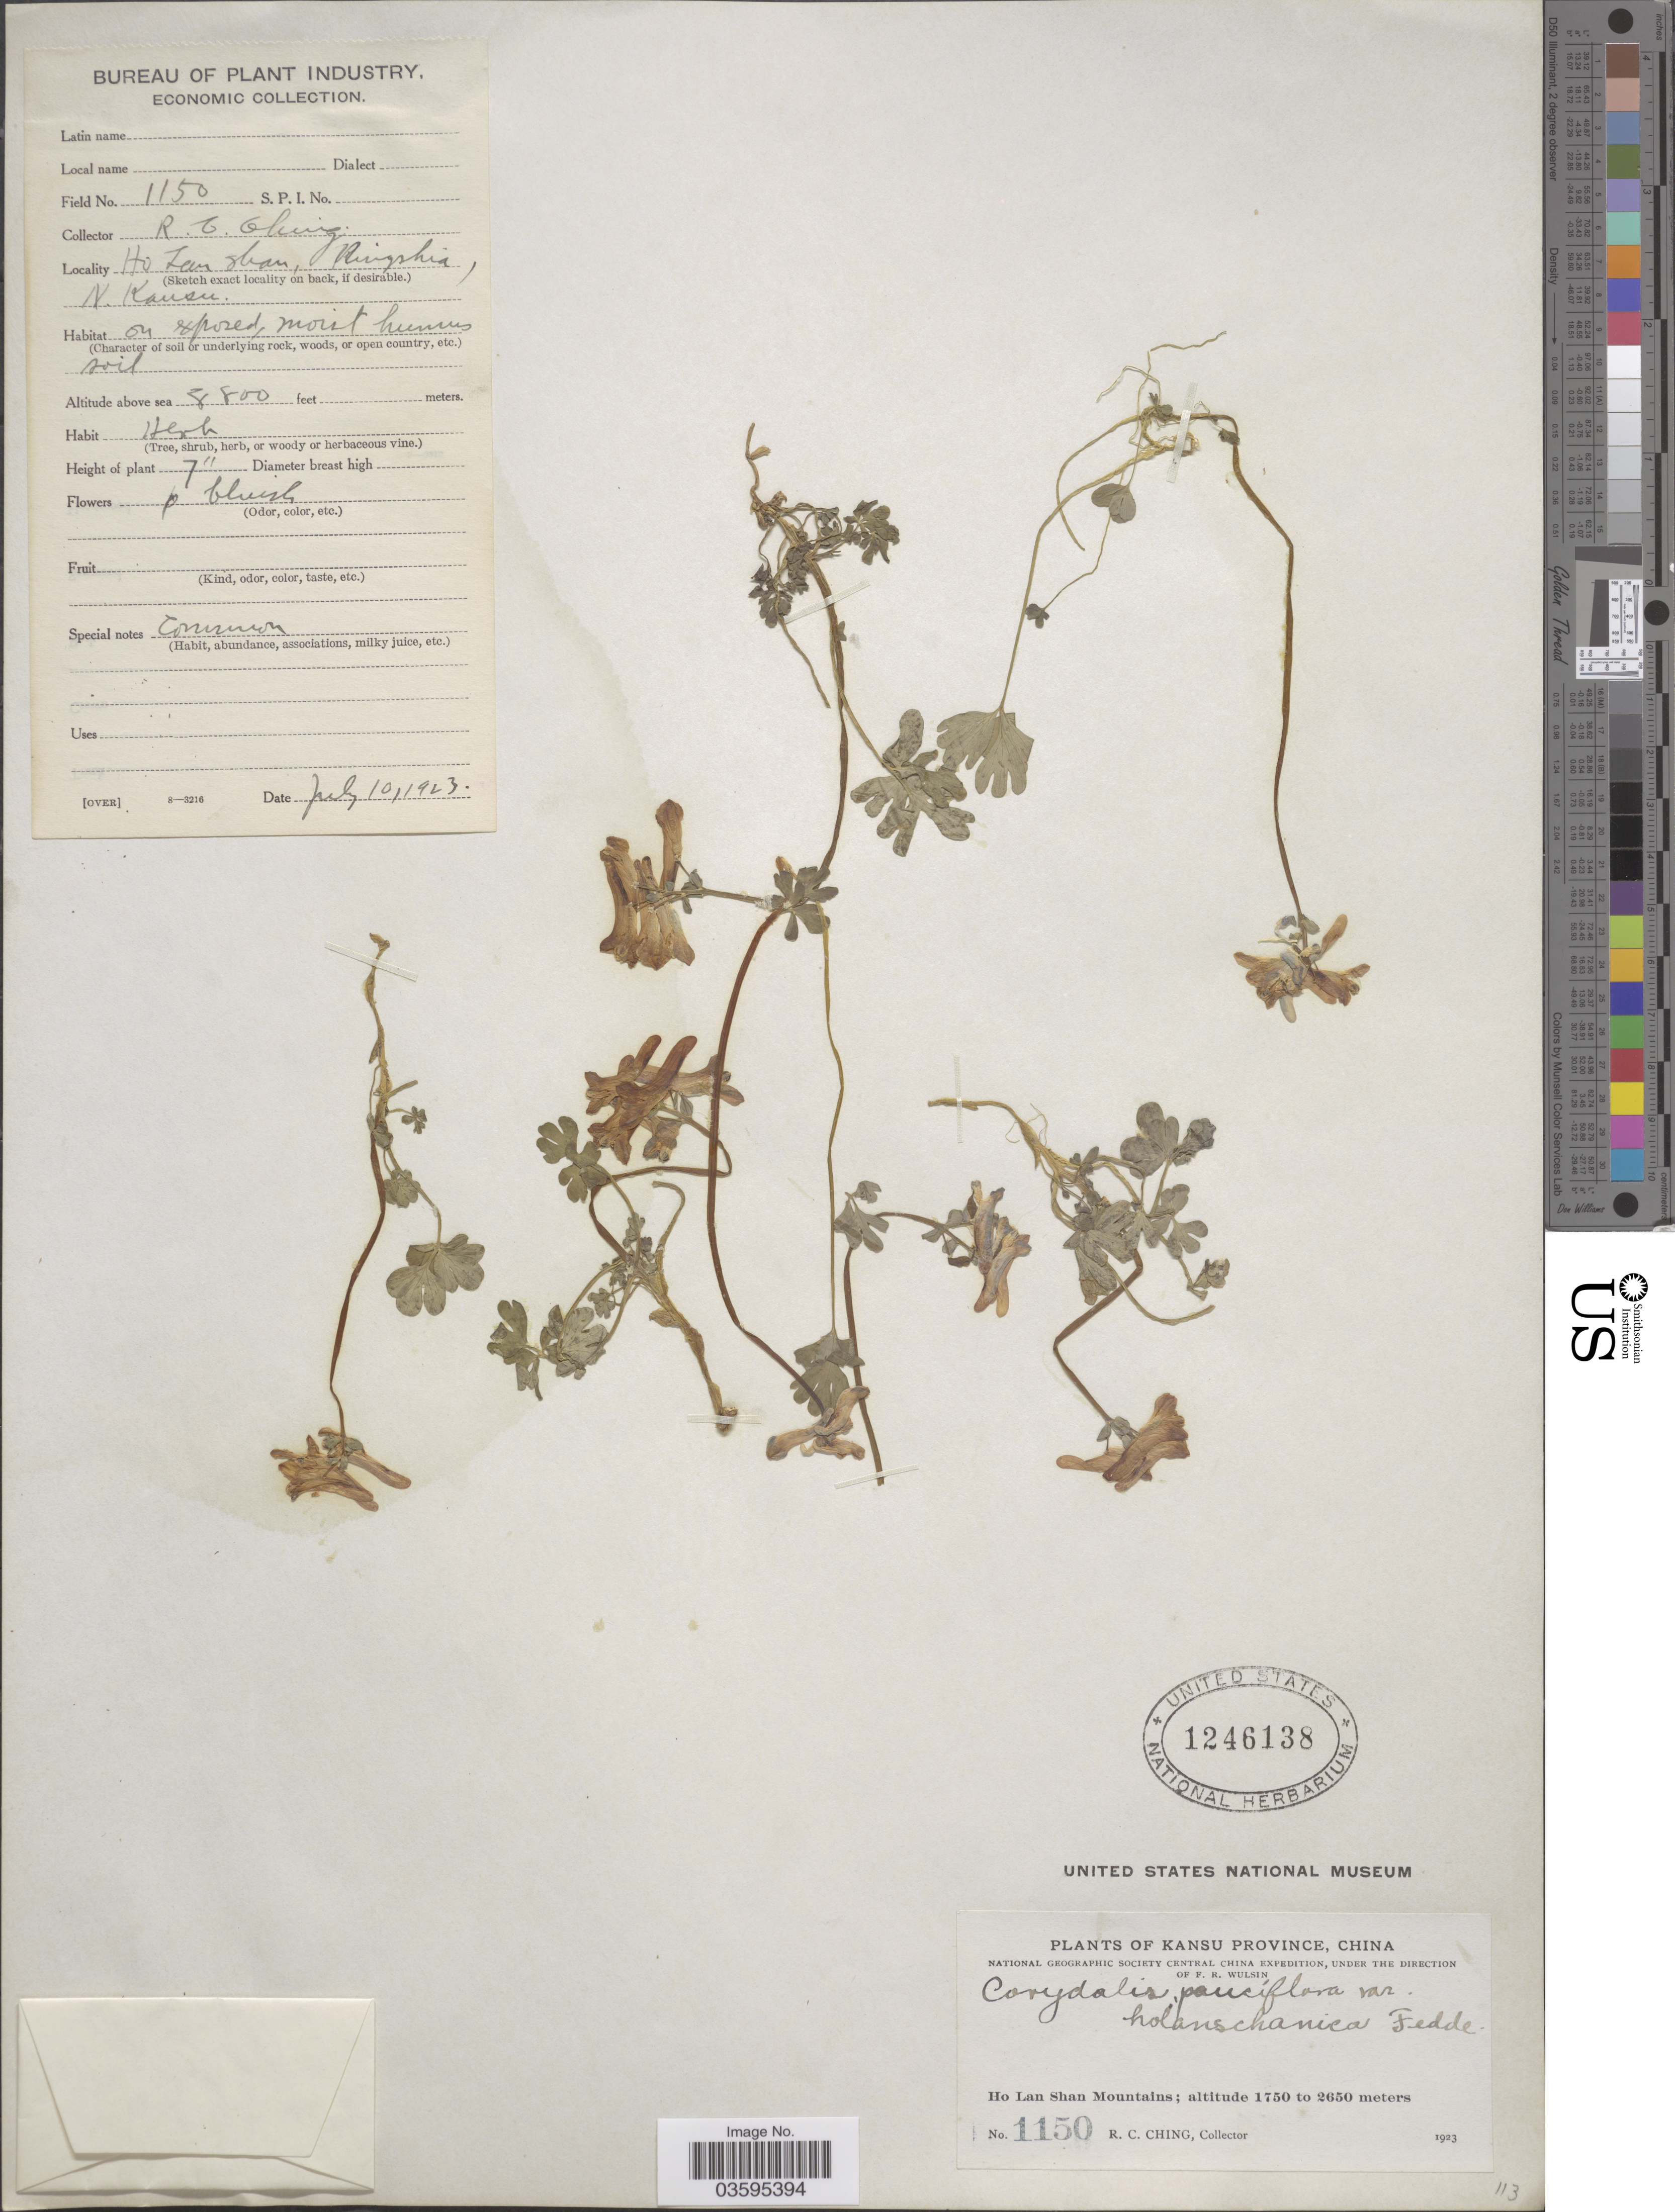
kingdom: Plantae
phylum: Tracheophyta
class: Magnoliopsida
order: Ranunculales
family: Papaveraceae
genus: Corydalis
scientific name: Corydalis pauciflora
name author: (Stephan) Pers.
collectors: R. C. Ching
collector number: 1150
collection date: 1923-07-10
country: China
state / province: Gansu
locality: Kansu Province. Ho Lan Shan Mountains. Ningshia, N. Kansu.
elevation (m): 2682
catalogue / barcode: US 1246138